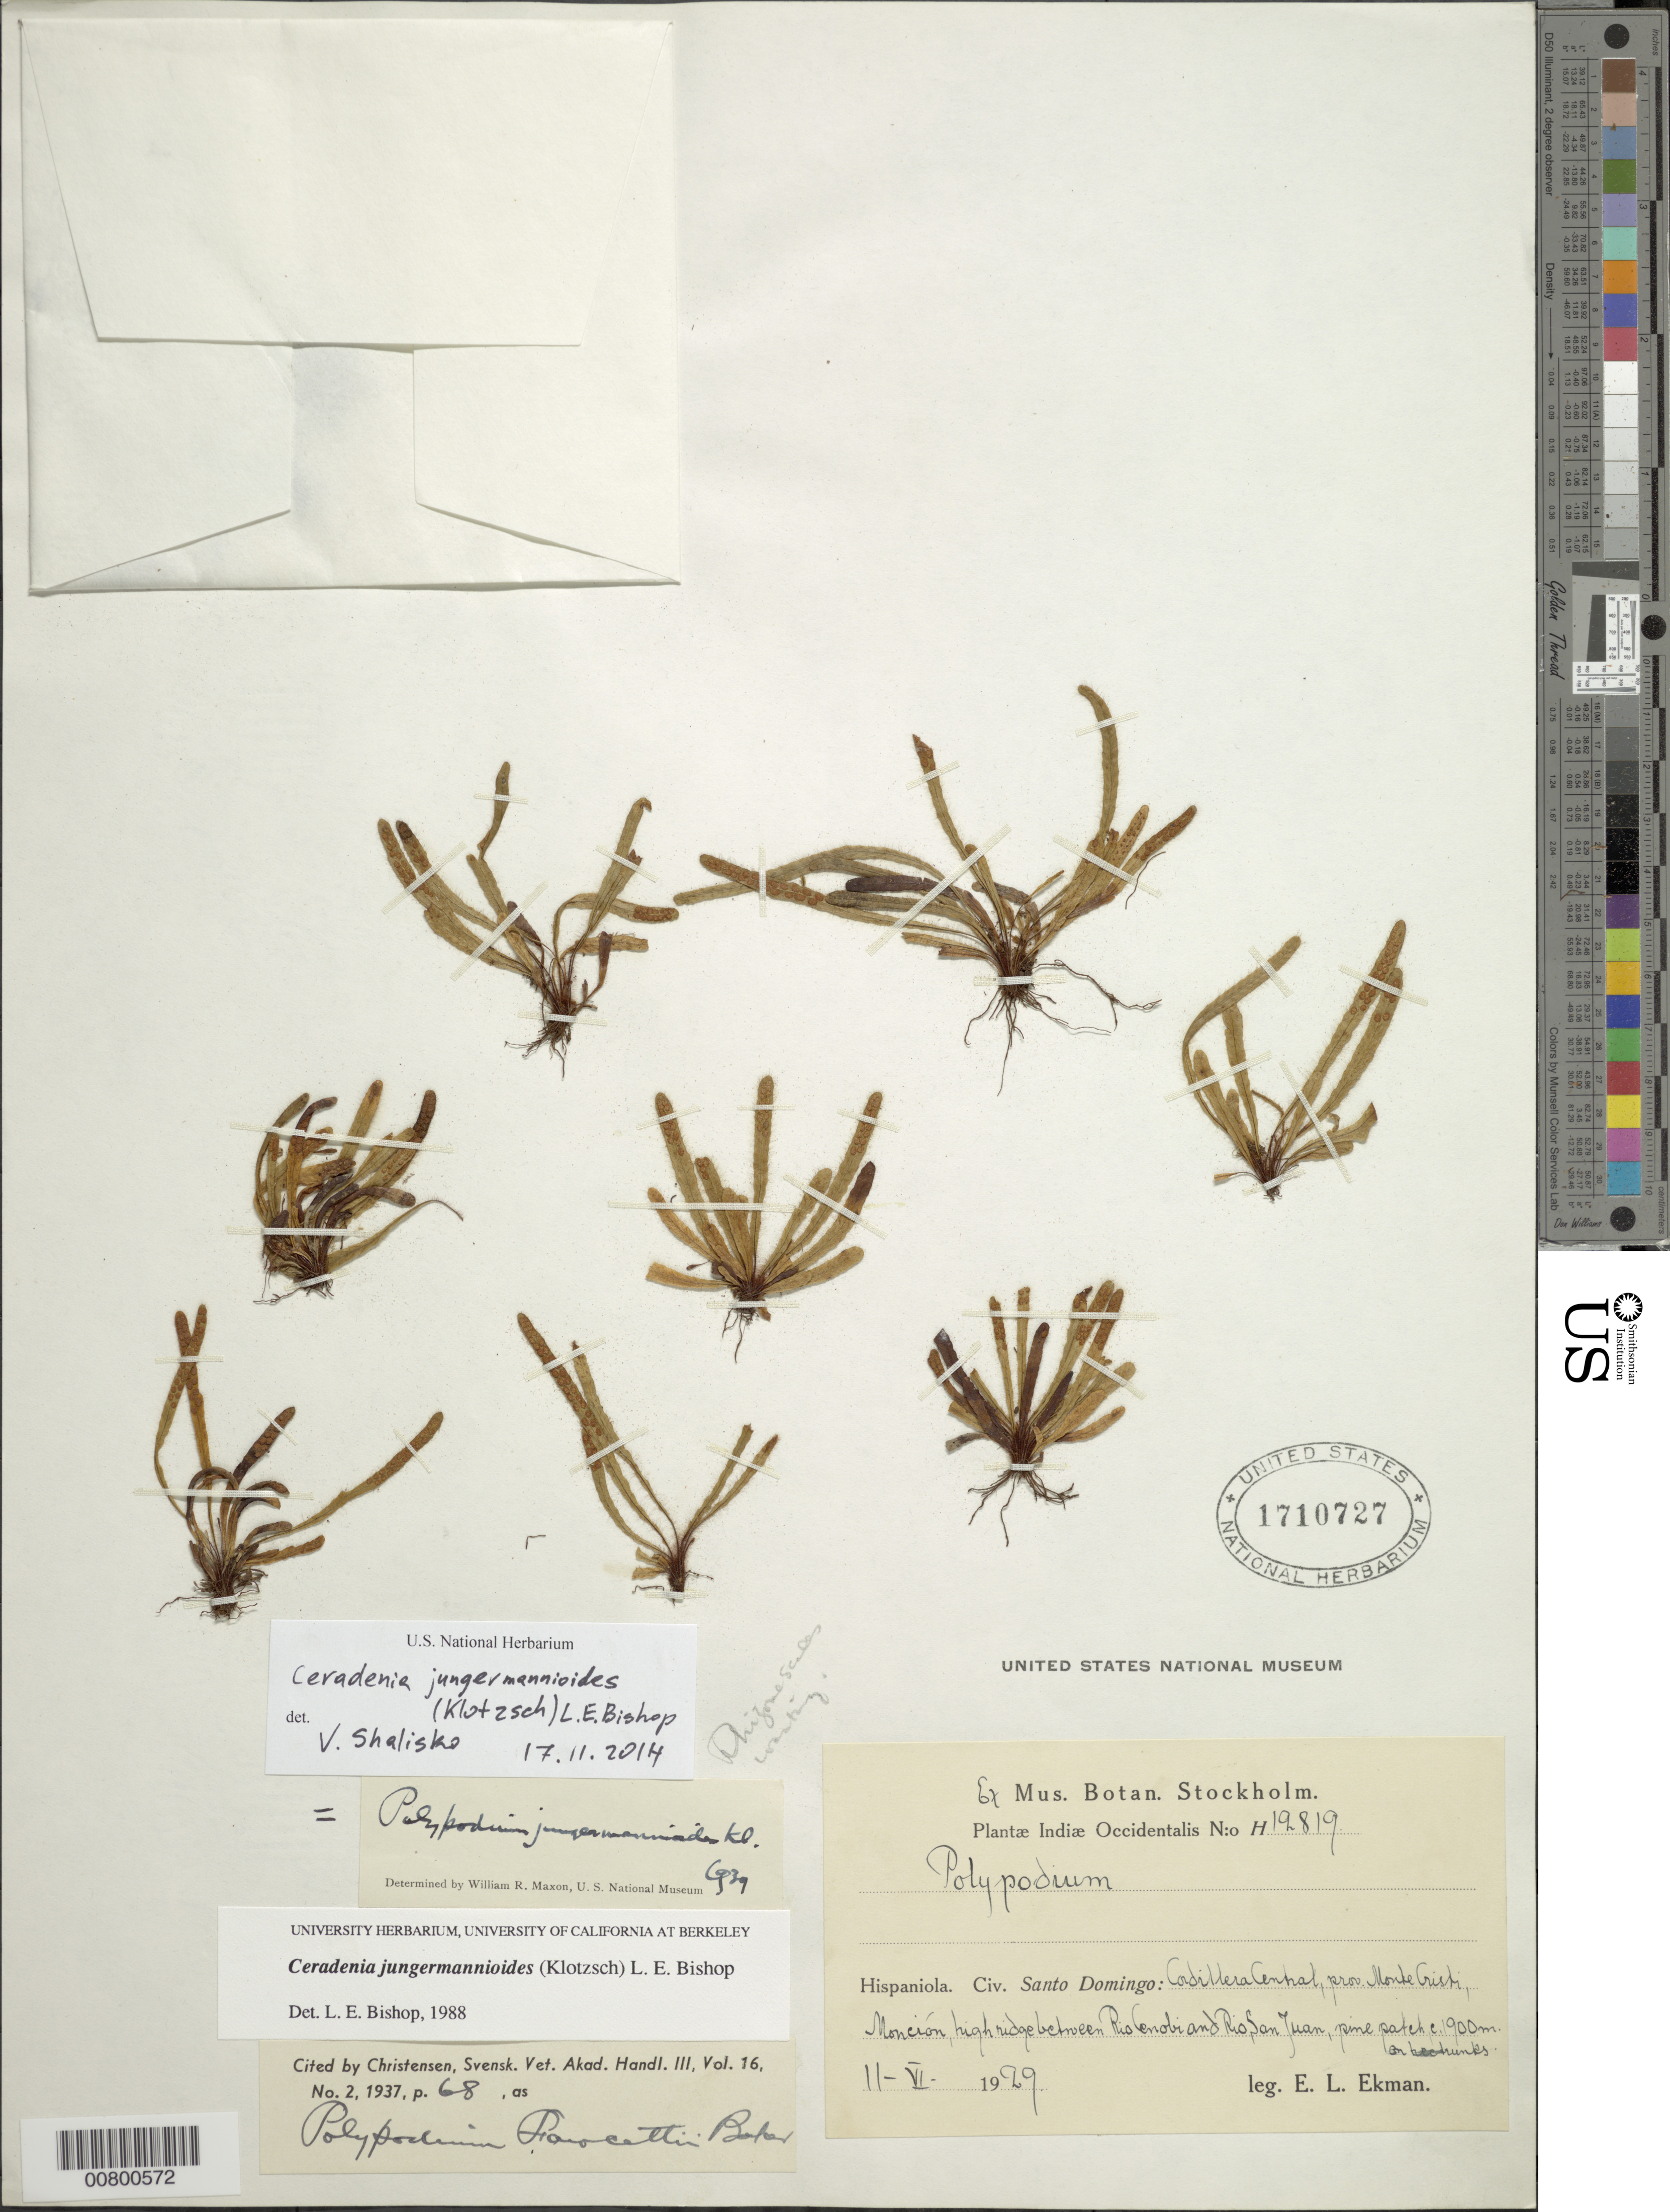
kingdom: Plantae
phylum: Tracheophyta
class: Polypodiopsida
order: Polypodiales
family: Polypodiaceae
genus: Ceradenia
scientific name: Ceradenia jungermannioides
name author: (Klotzsch) L.E. Bishop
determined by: Bishop, L. E.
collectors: E. L. Ekman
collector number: H 12819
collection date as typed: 11 Jun 1929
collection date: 1929-06-11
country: Dominican Republic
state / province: Monte Cristi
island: Hispaniola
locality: Cordillera Central, Monción, between Rio Cenobi and Rio San Juan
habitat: High ridge, pine patch, on tree trunks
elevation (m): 1900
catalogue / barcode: US 1710727